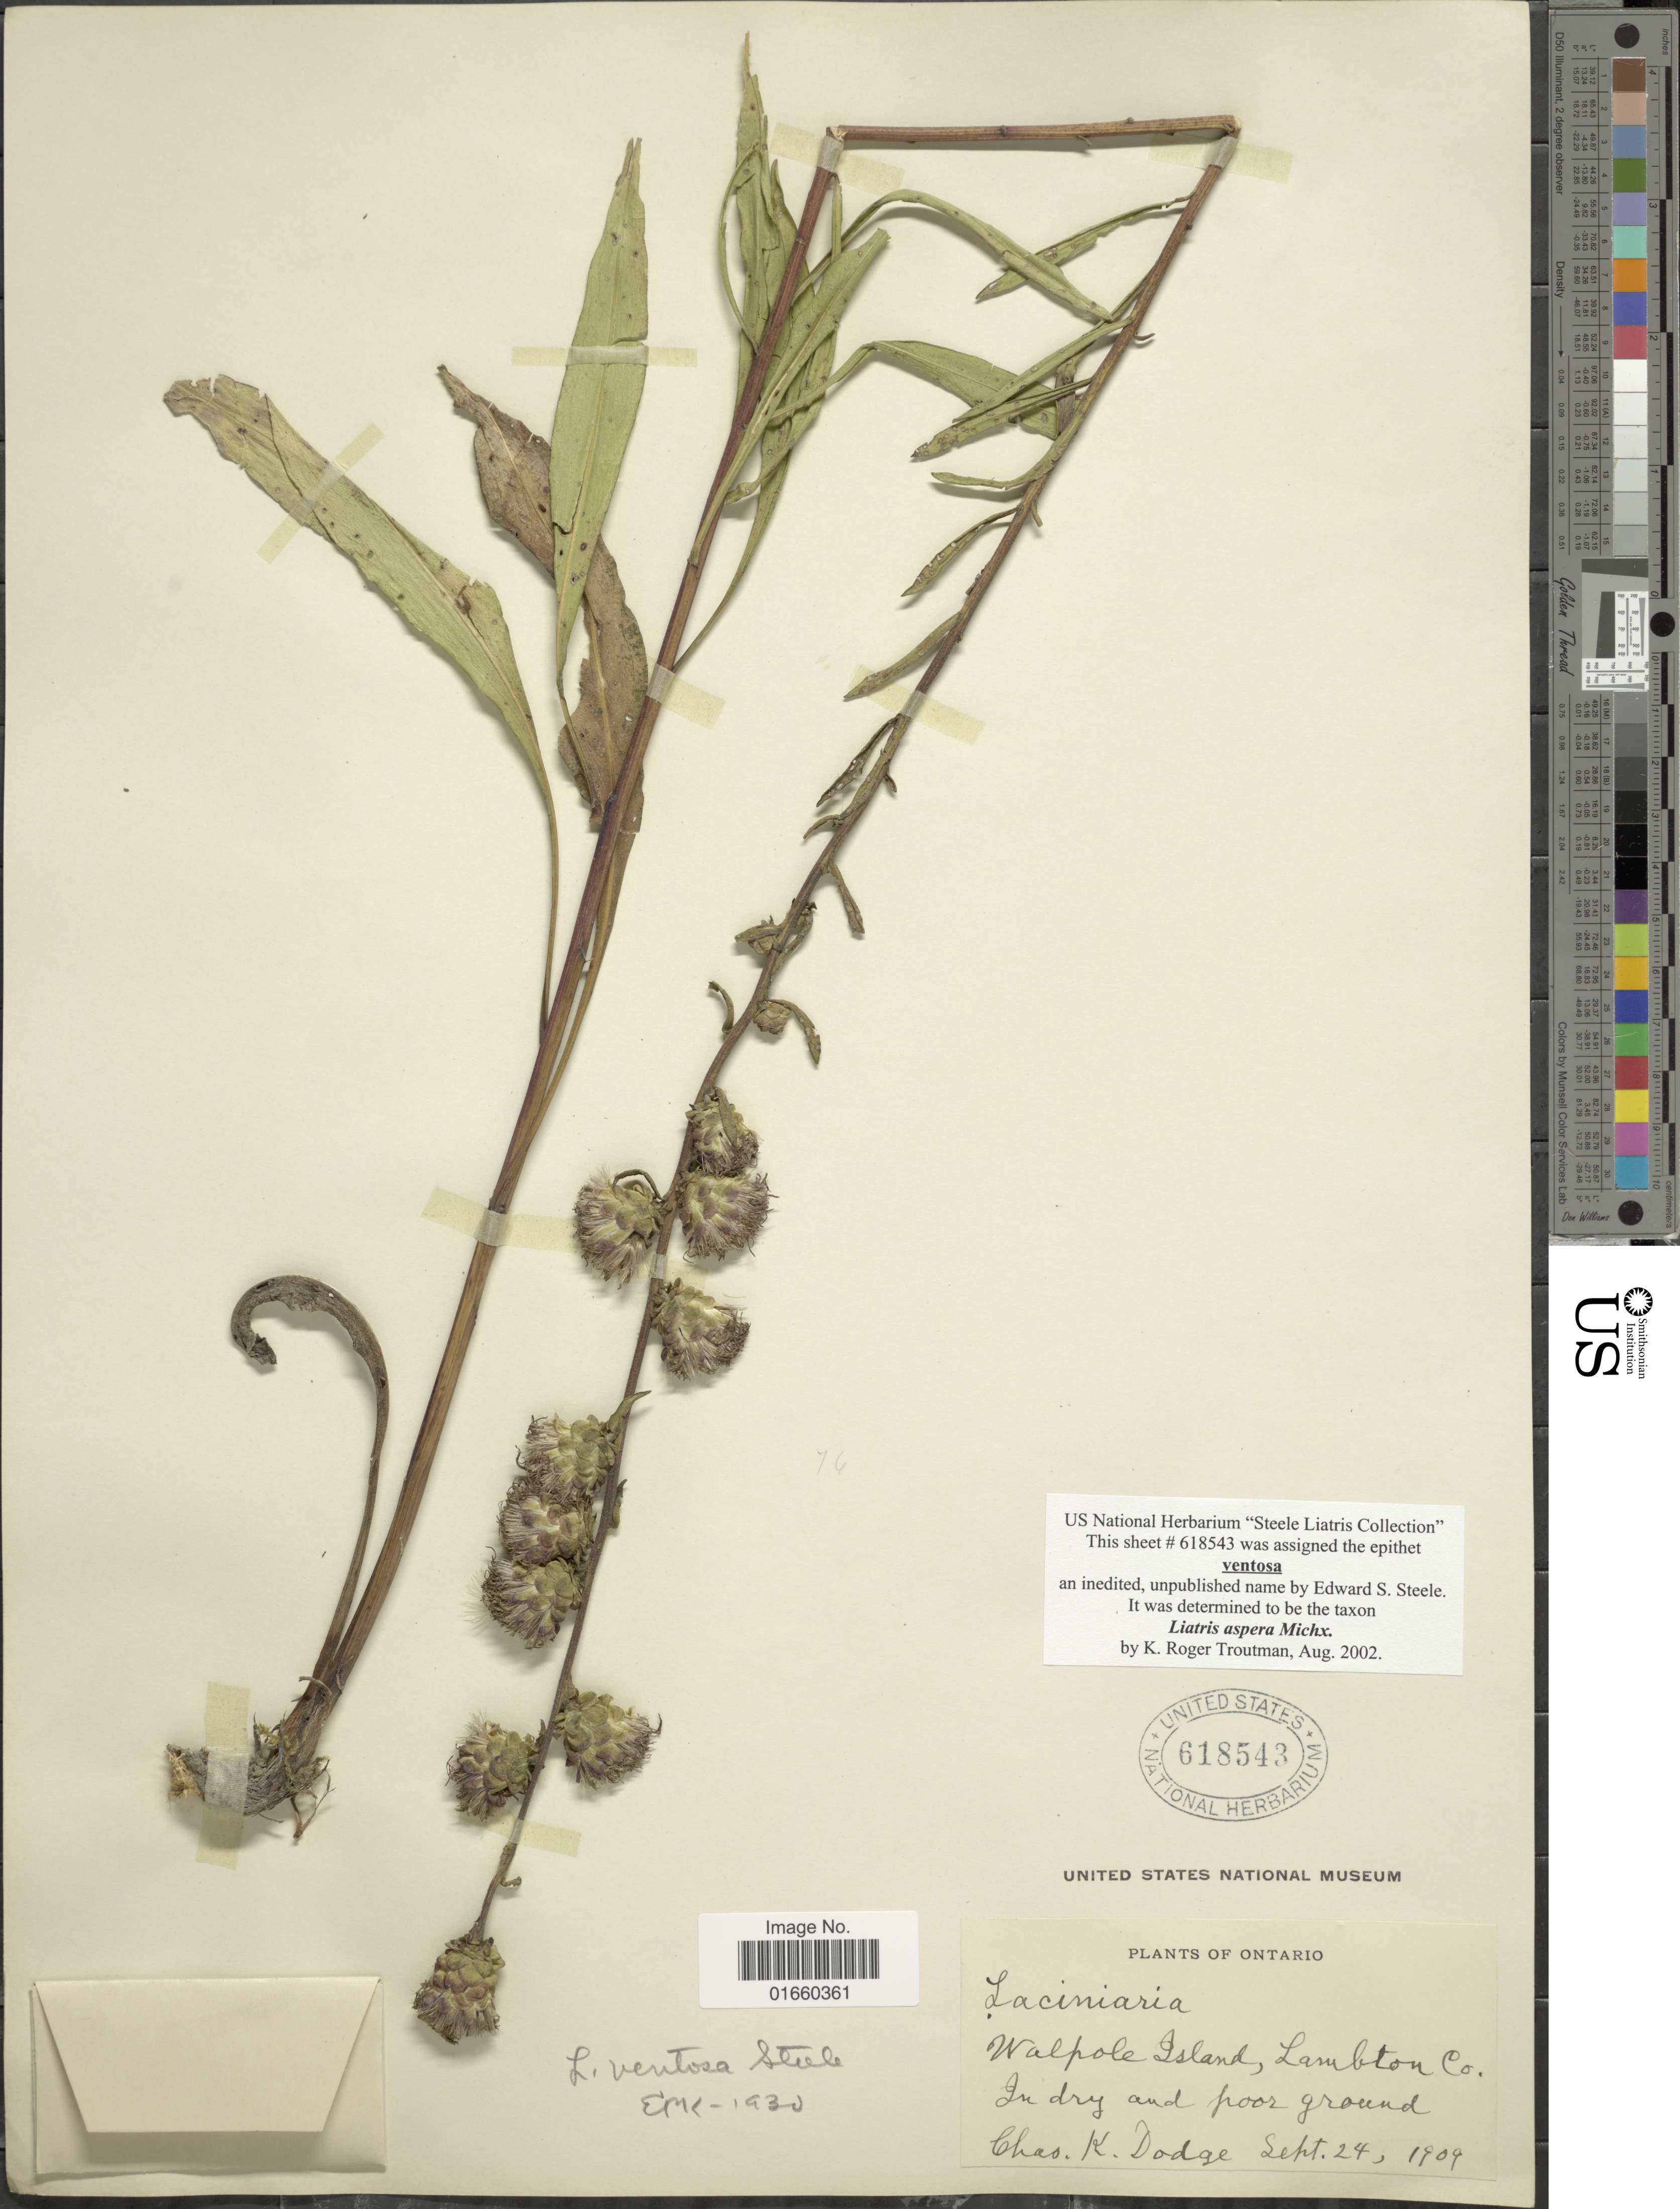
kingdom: Plantae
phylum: Tracheophyta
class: Magnoliopsida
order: Asterales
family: Asteraceae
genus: Liatris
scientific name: Liatris aspera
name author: Michx.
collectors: C. K. Dodge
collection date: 1909-09-24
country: Canada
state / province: Ontario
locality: Walpole Island, Lambton Co.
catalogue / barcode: US 618543